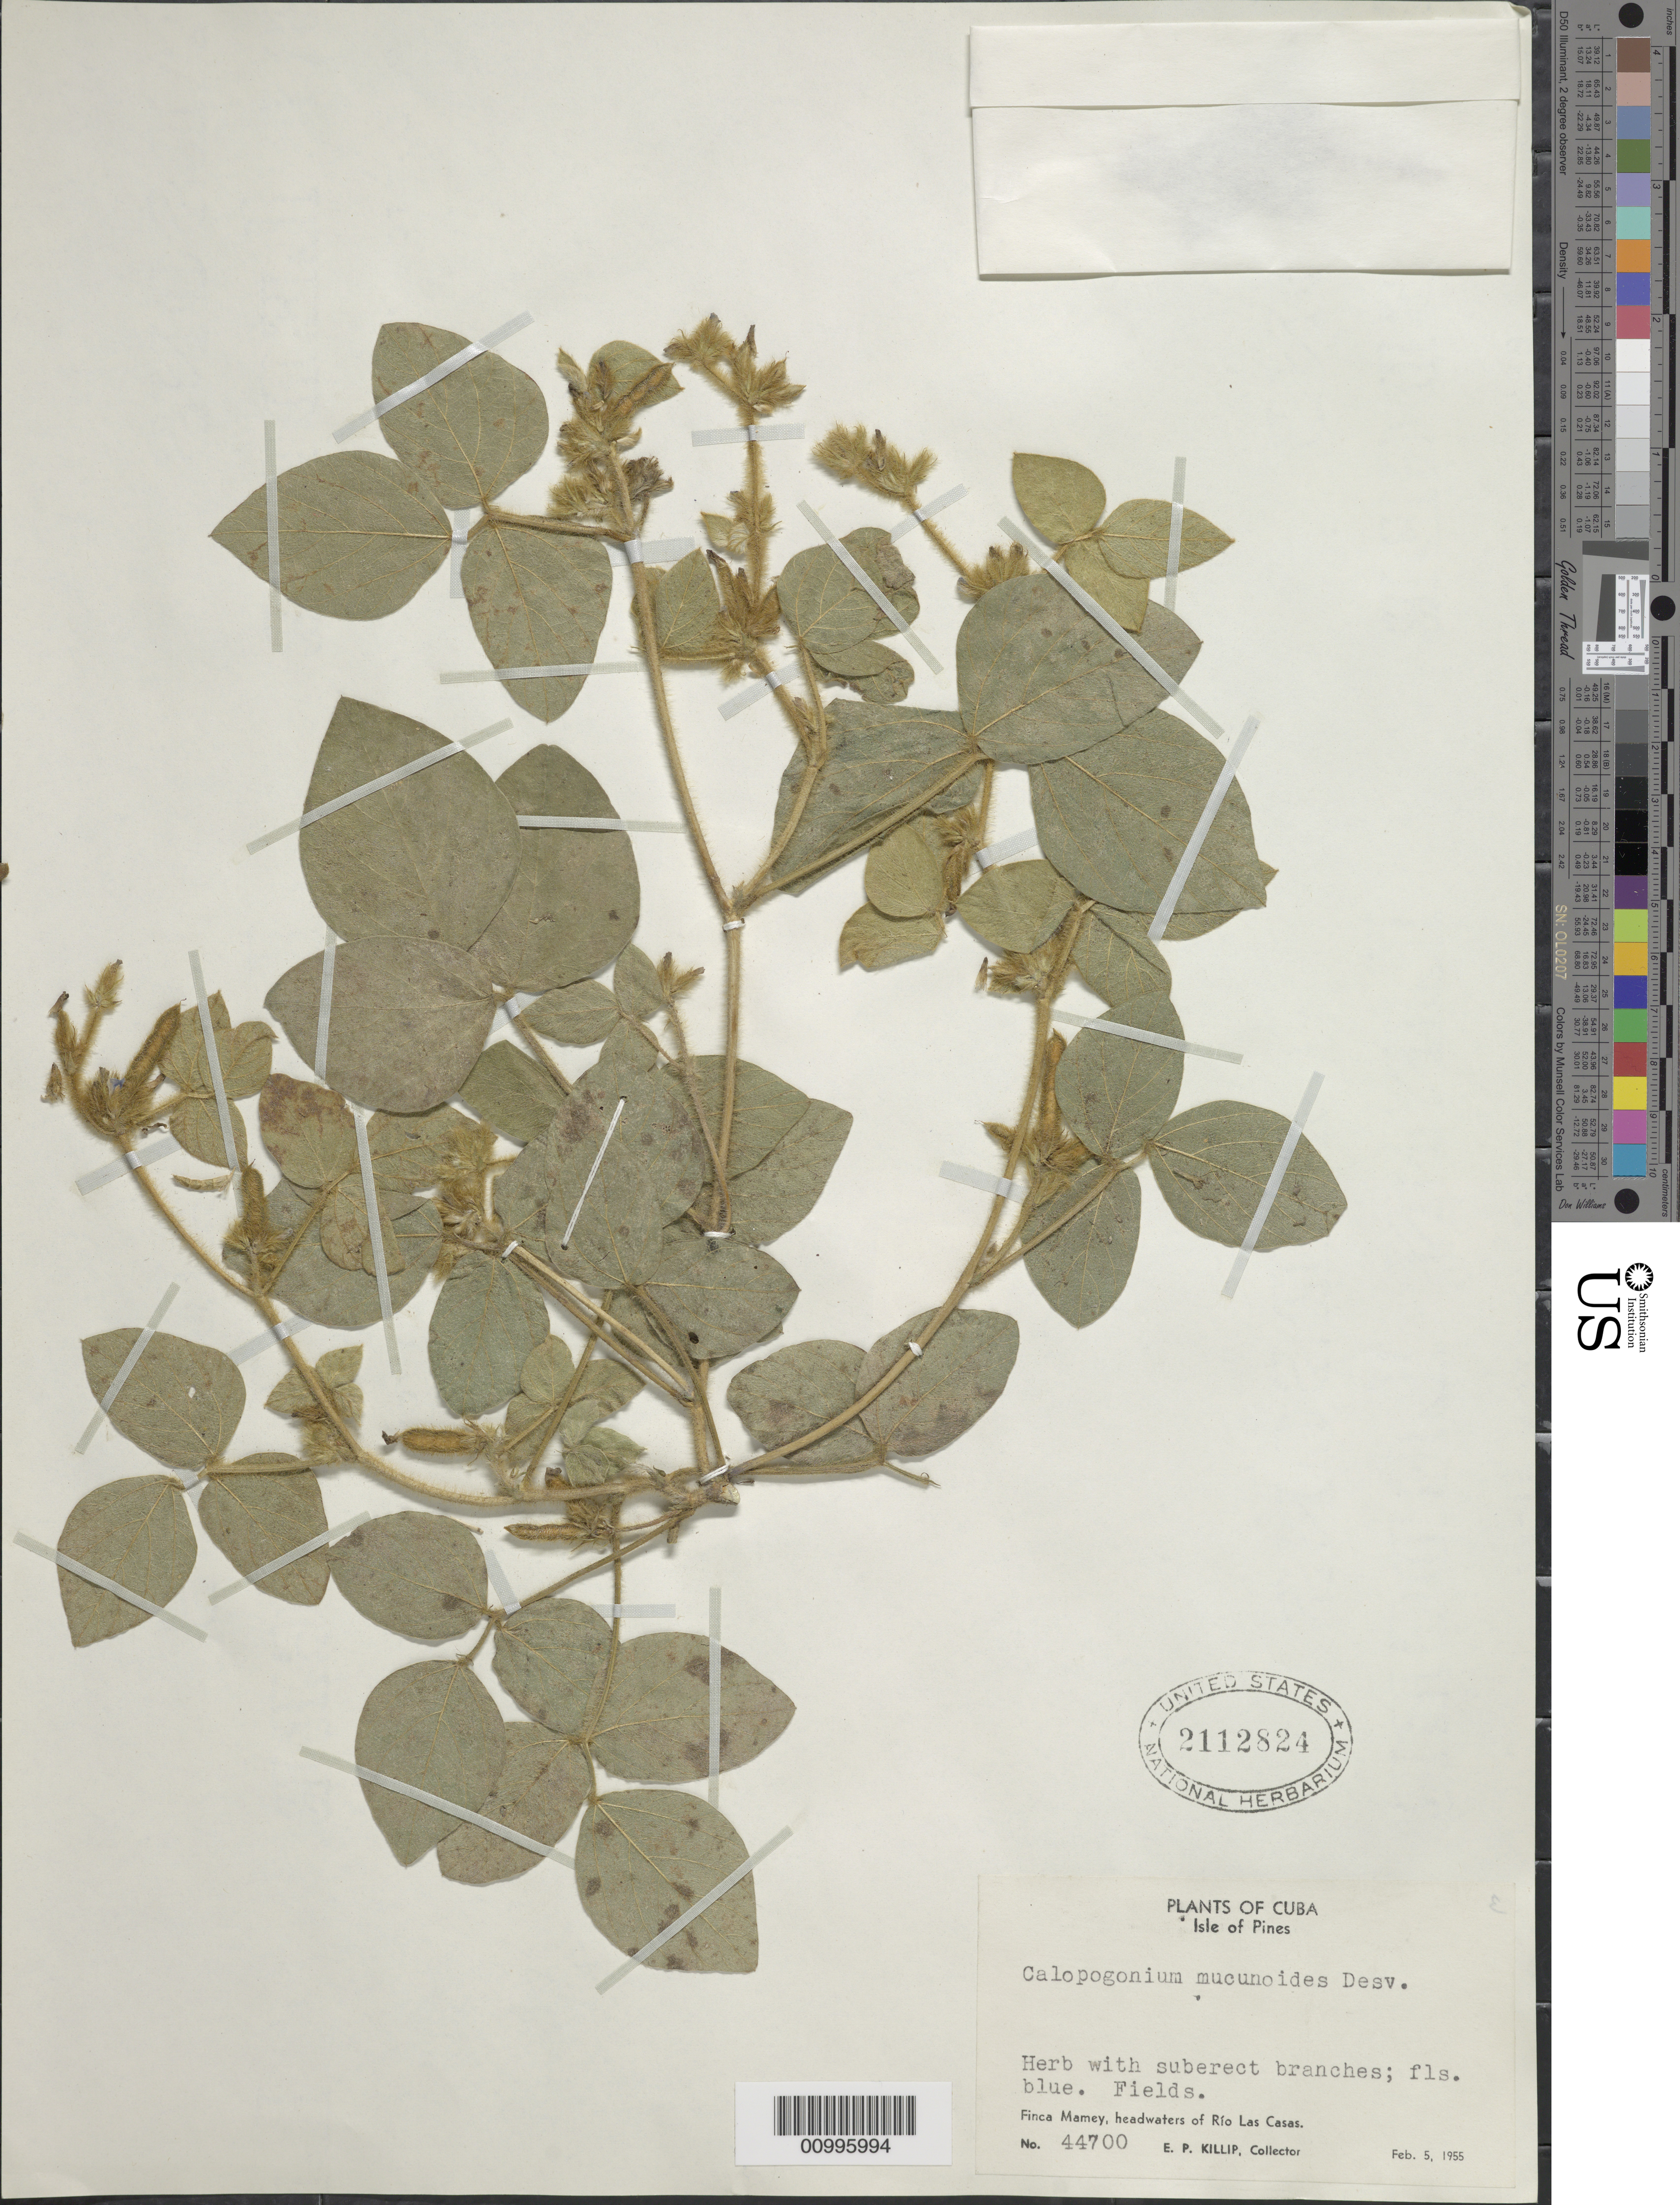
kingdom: Plantae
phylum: Tracheophyta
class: Magnoliopsida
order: Fabales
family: Fabaceae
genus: Calopogonium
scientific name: Calopogonium mucunoides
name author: Desv.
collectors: E. P. Killip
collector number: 44700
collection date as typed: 05 Feb 1955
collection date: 1955-02-05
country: Cuba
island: Isla de la Juventud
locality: Isle of Pines, Finca Mamey, headwaters of Rio Las Casas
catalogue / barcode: US 2112824